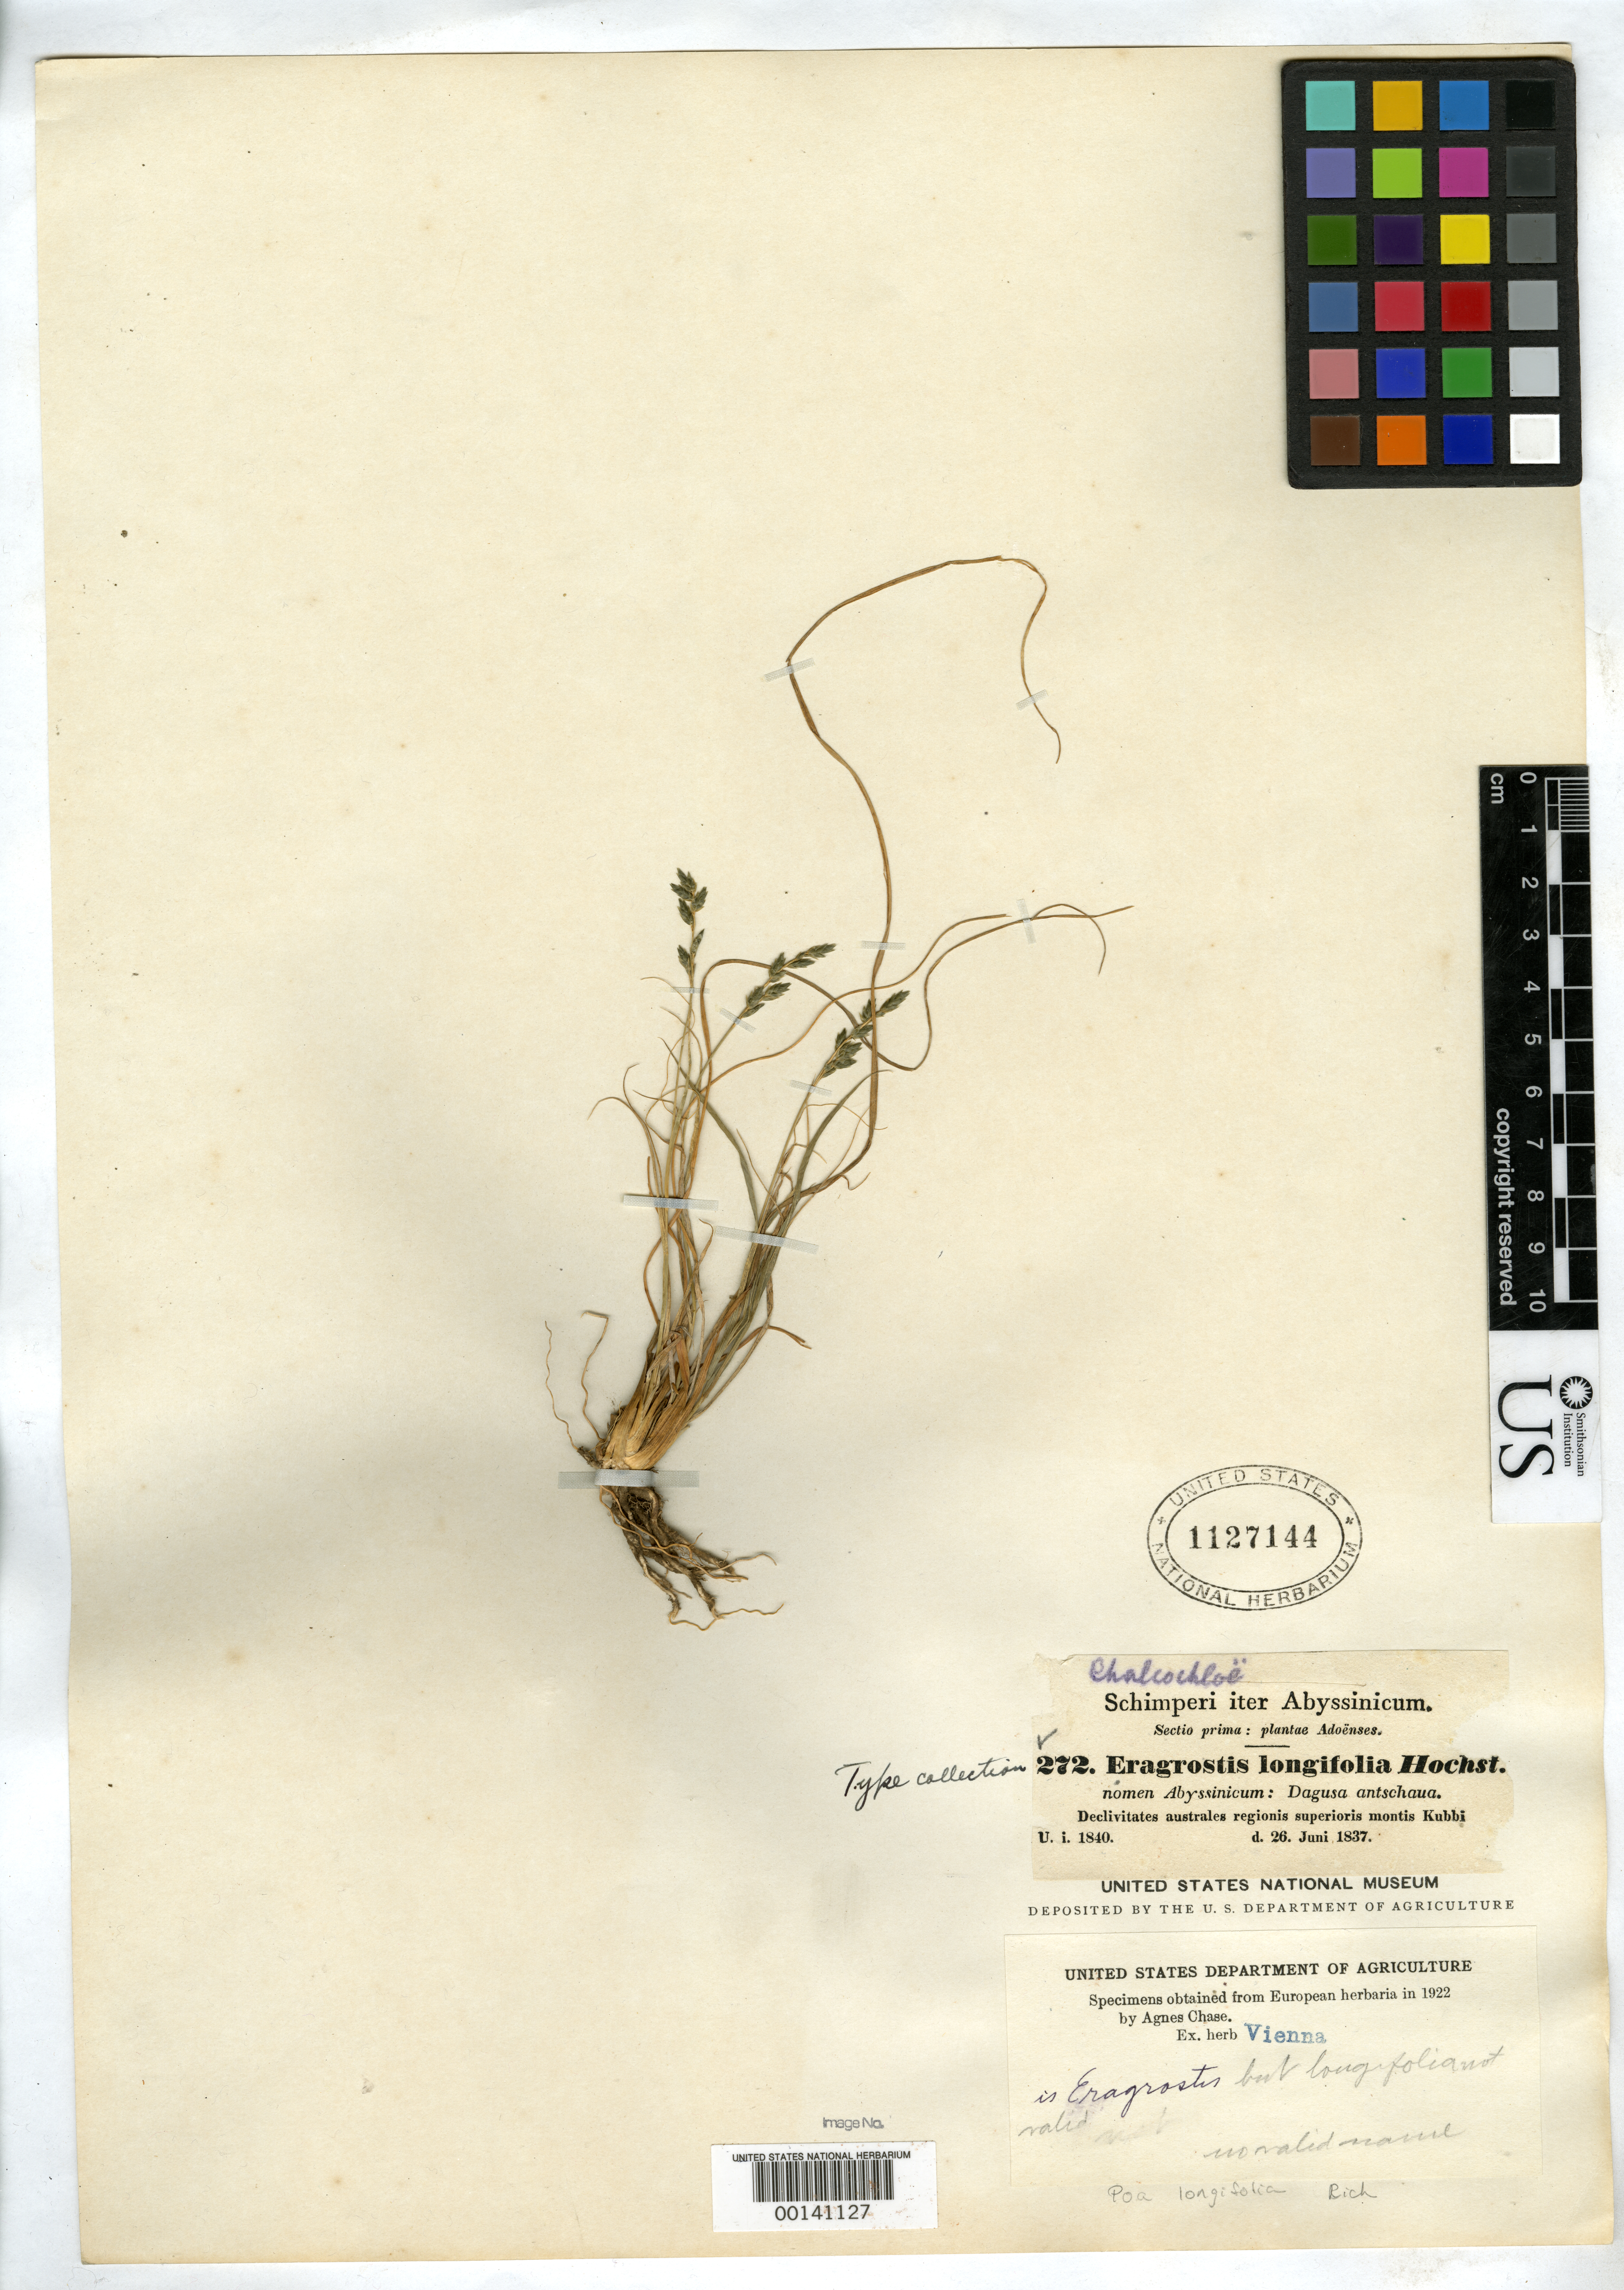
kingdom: Plantae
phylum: Tracheophyta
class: Liliopsida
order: Poales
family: Poaceae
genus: Poa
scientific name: Poa longifolia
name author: A. Rich.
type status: Type Collection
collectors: G. W. Schimper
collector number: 272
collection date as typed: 26 Jun 1837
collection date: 1837-06-26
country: Ethiopia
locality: Koubi.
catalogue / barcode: US 1127144